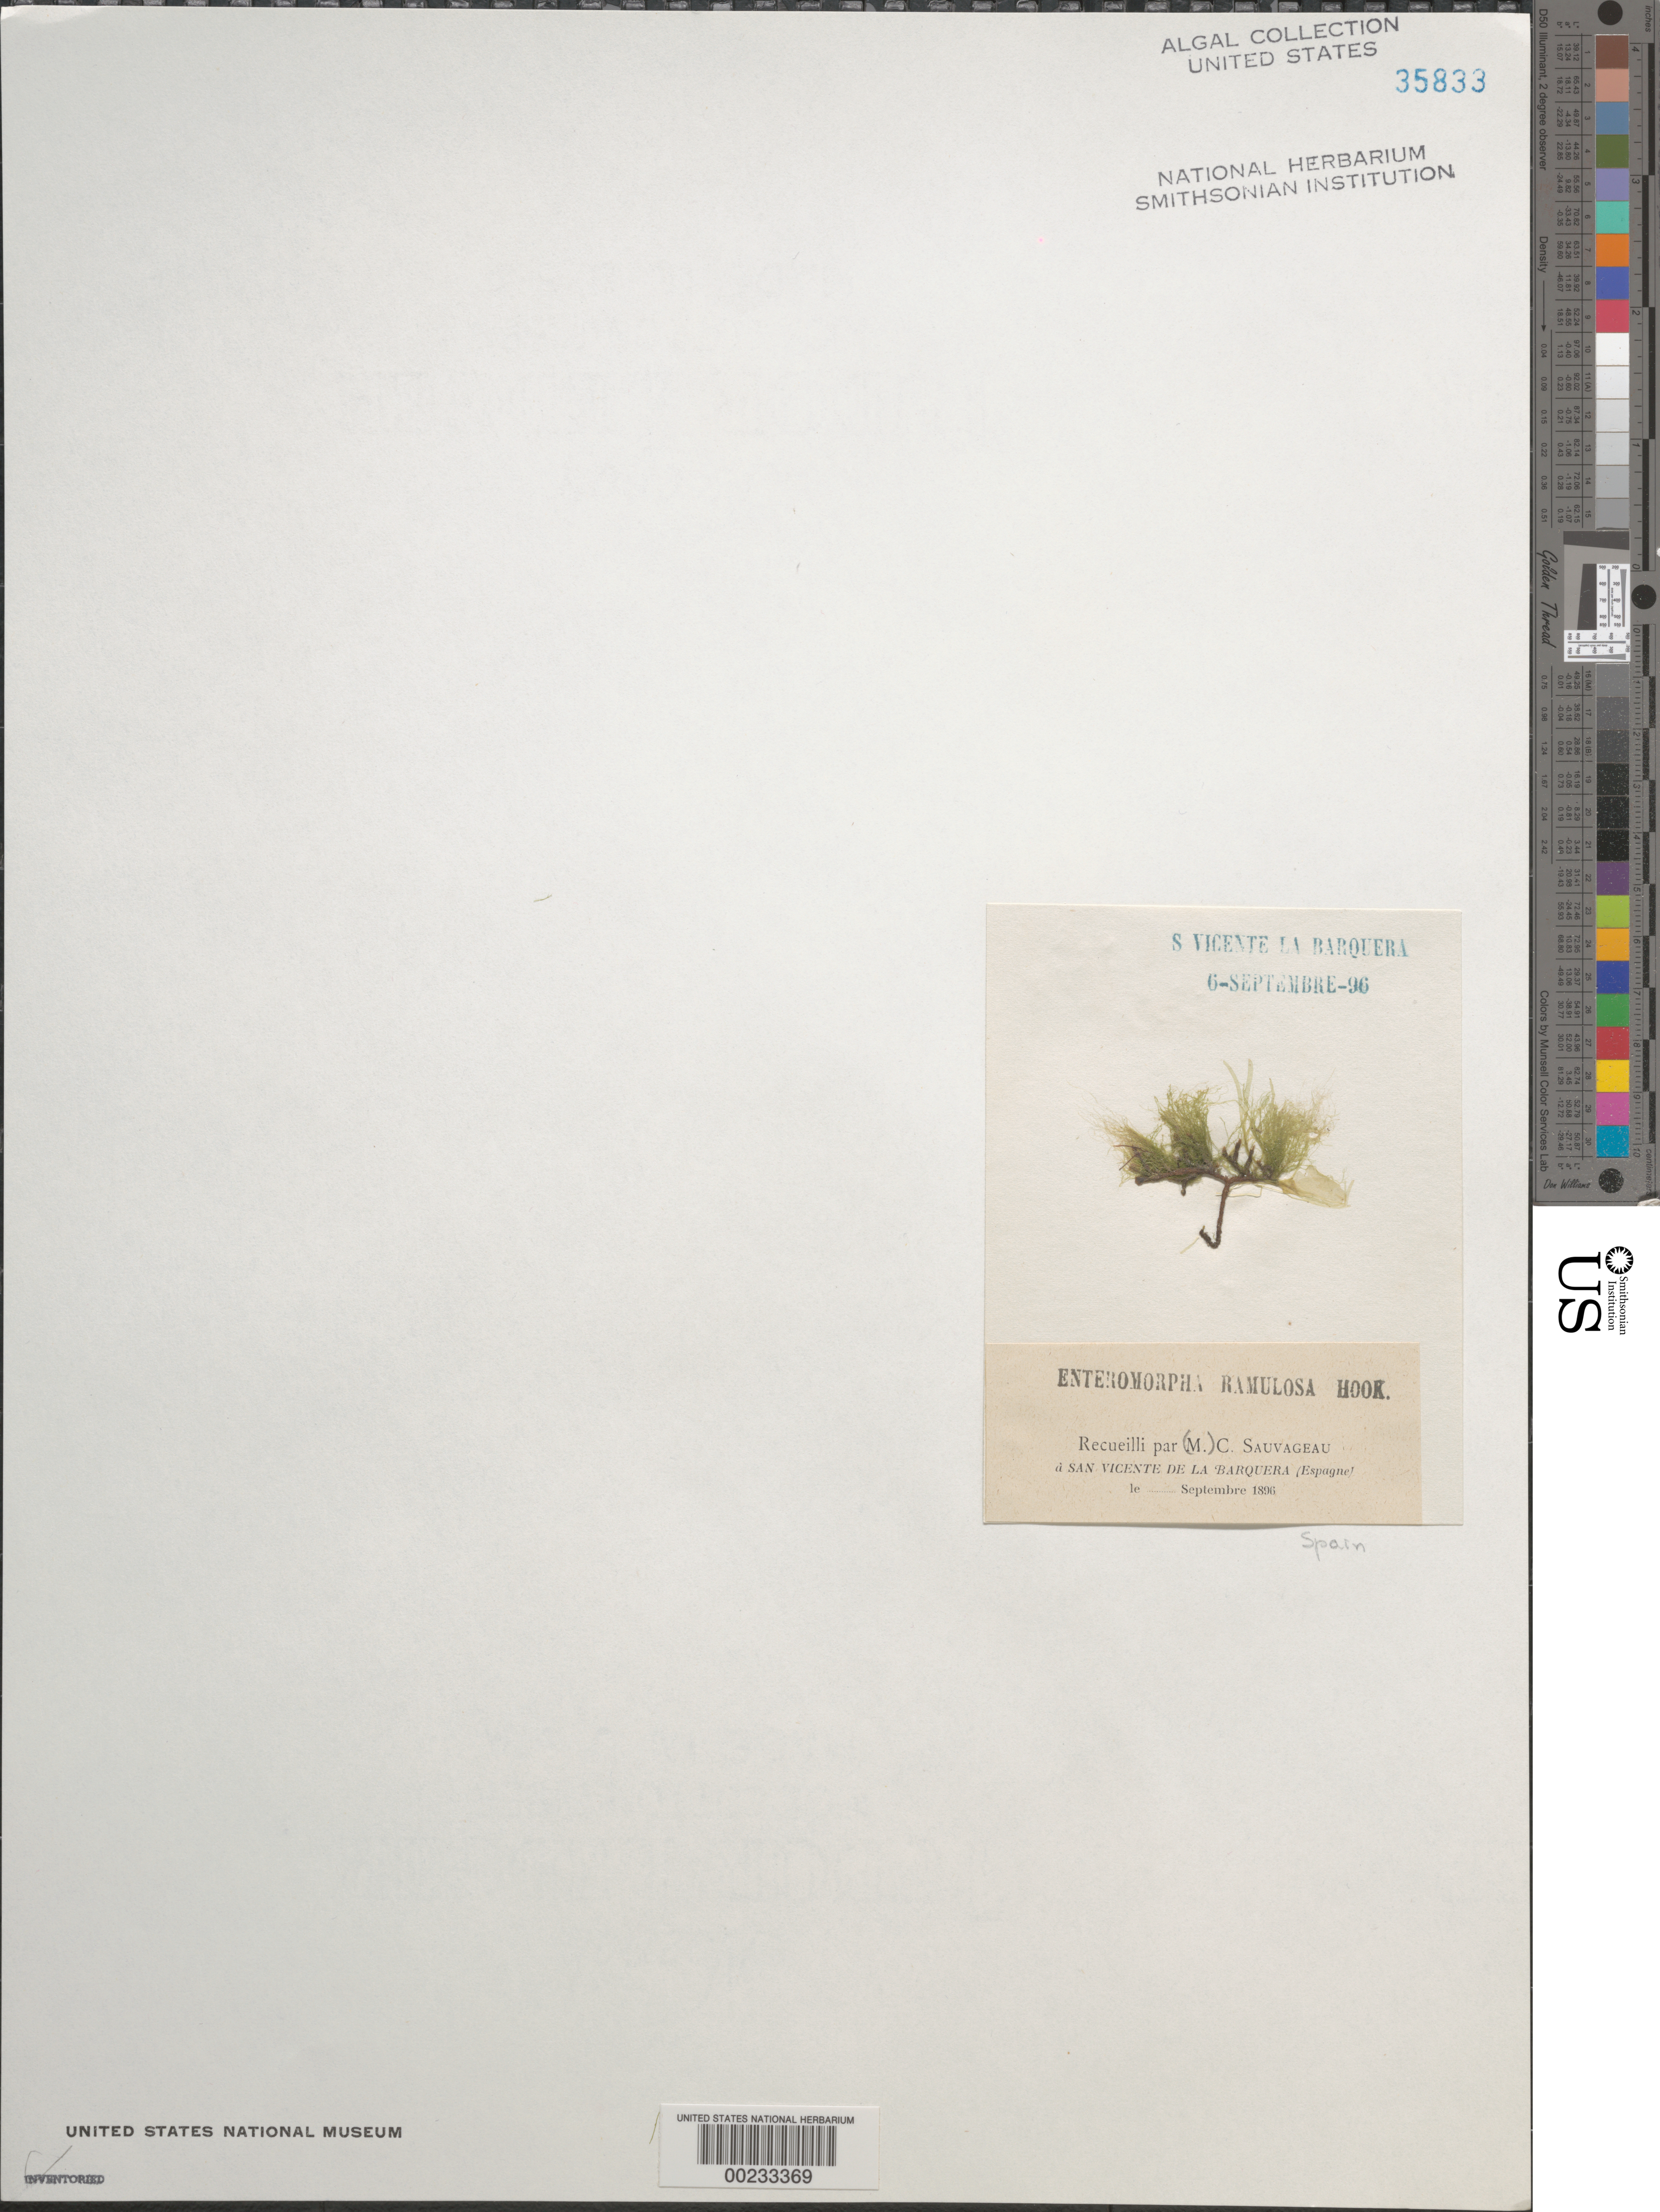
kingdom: Plantae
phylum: Chlorophyta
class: Ulvophyceae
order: Ulvales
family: Ulvaceae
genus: Ulva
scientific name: Ulva clathrata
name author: (Roth) C. Agardh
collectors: C. F. Sauvageau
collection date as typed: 06 Sep 1896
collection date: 1896-09-06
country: Spain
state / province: Cantabria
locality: San vicente de la barquera. Santander.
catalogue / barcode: US 35833